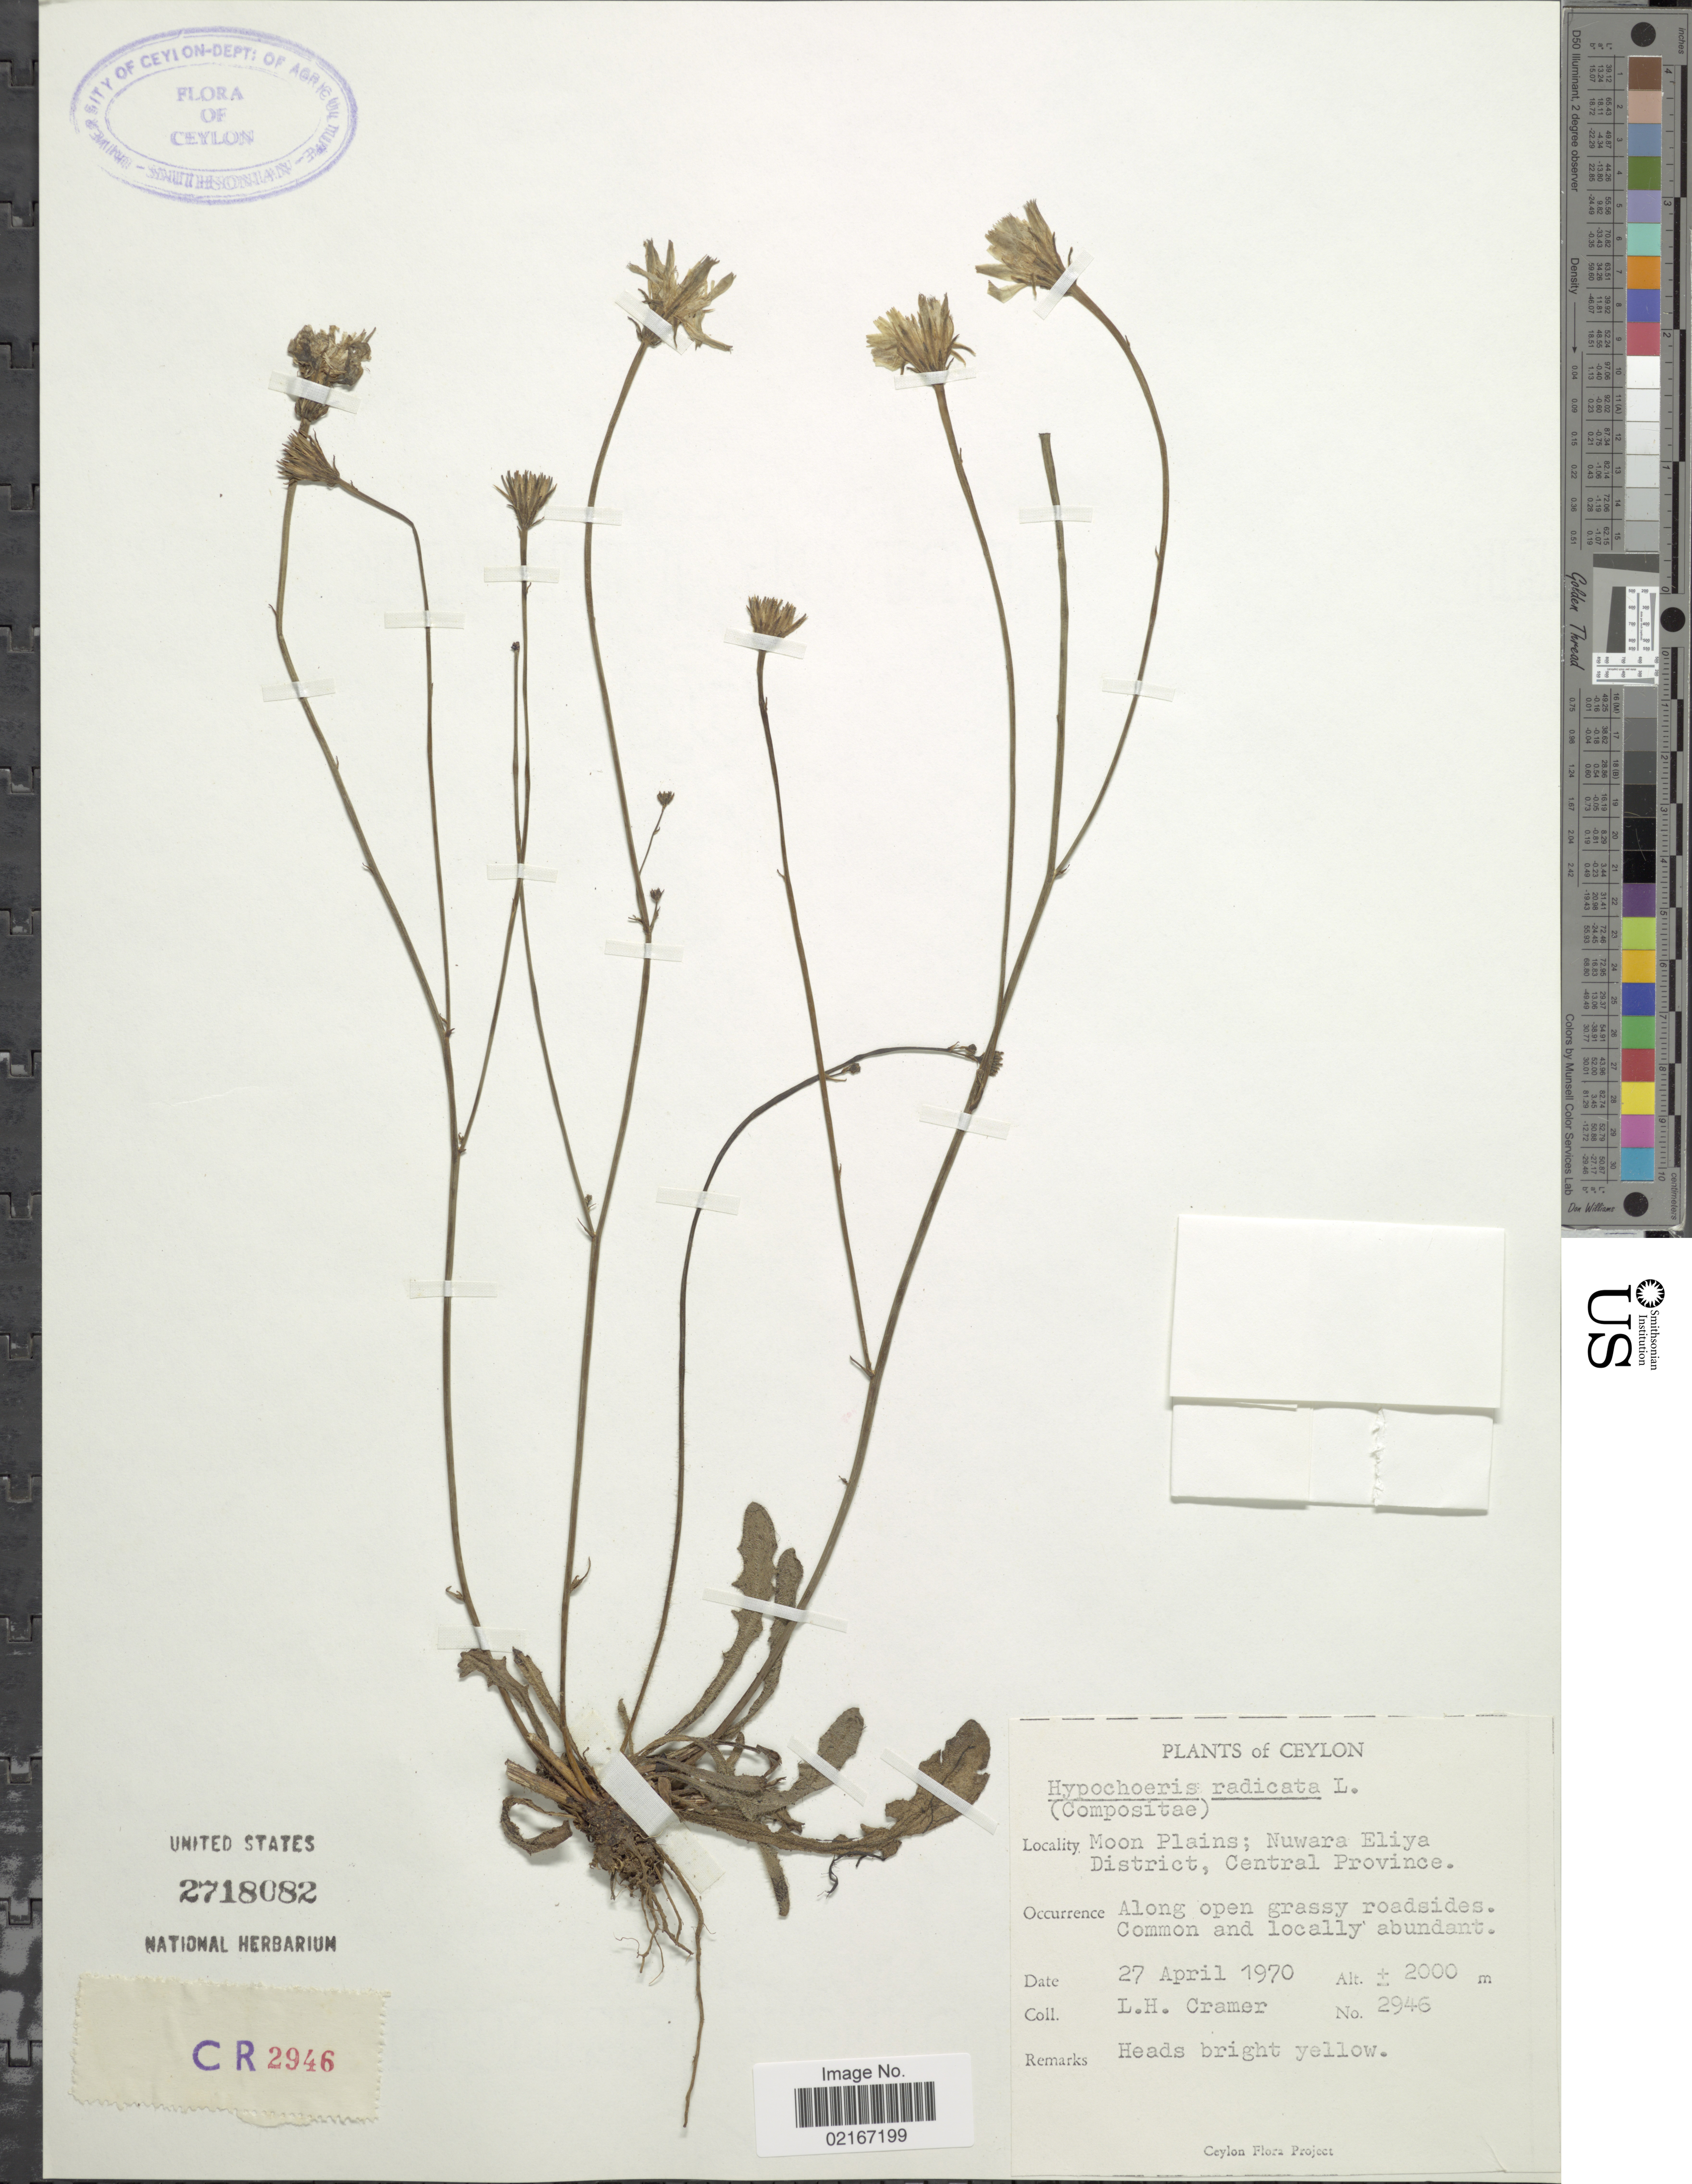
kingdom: Plantae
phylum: Tracheophyta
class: Magnoliopsida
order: Asterales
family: Asteraceae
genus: Hypochaeris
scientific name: Hypochaeris radicata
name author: L.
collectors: L. H. Cramer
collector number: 2946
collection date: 1970-04-27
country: Sri Lanka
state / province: Central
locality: Ceylon, Moon Plains, Nuwara Eliya District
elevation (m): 2000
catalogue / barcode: US 2718082